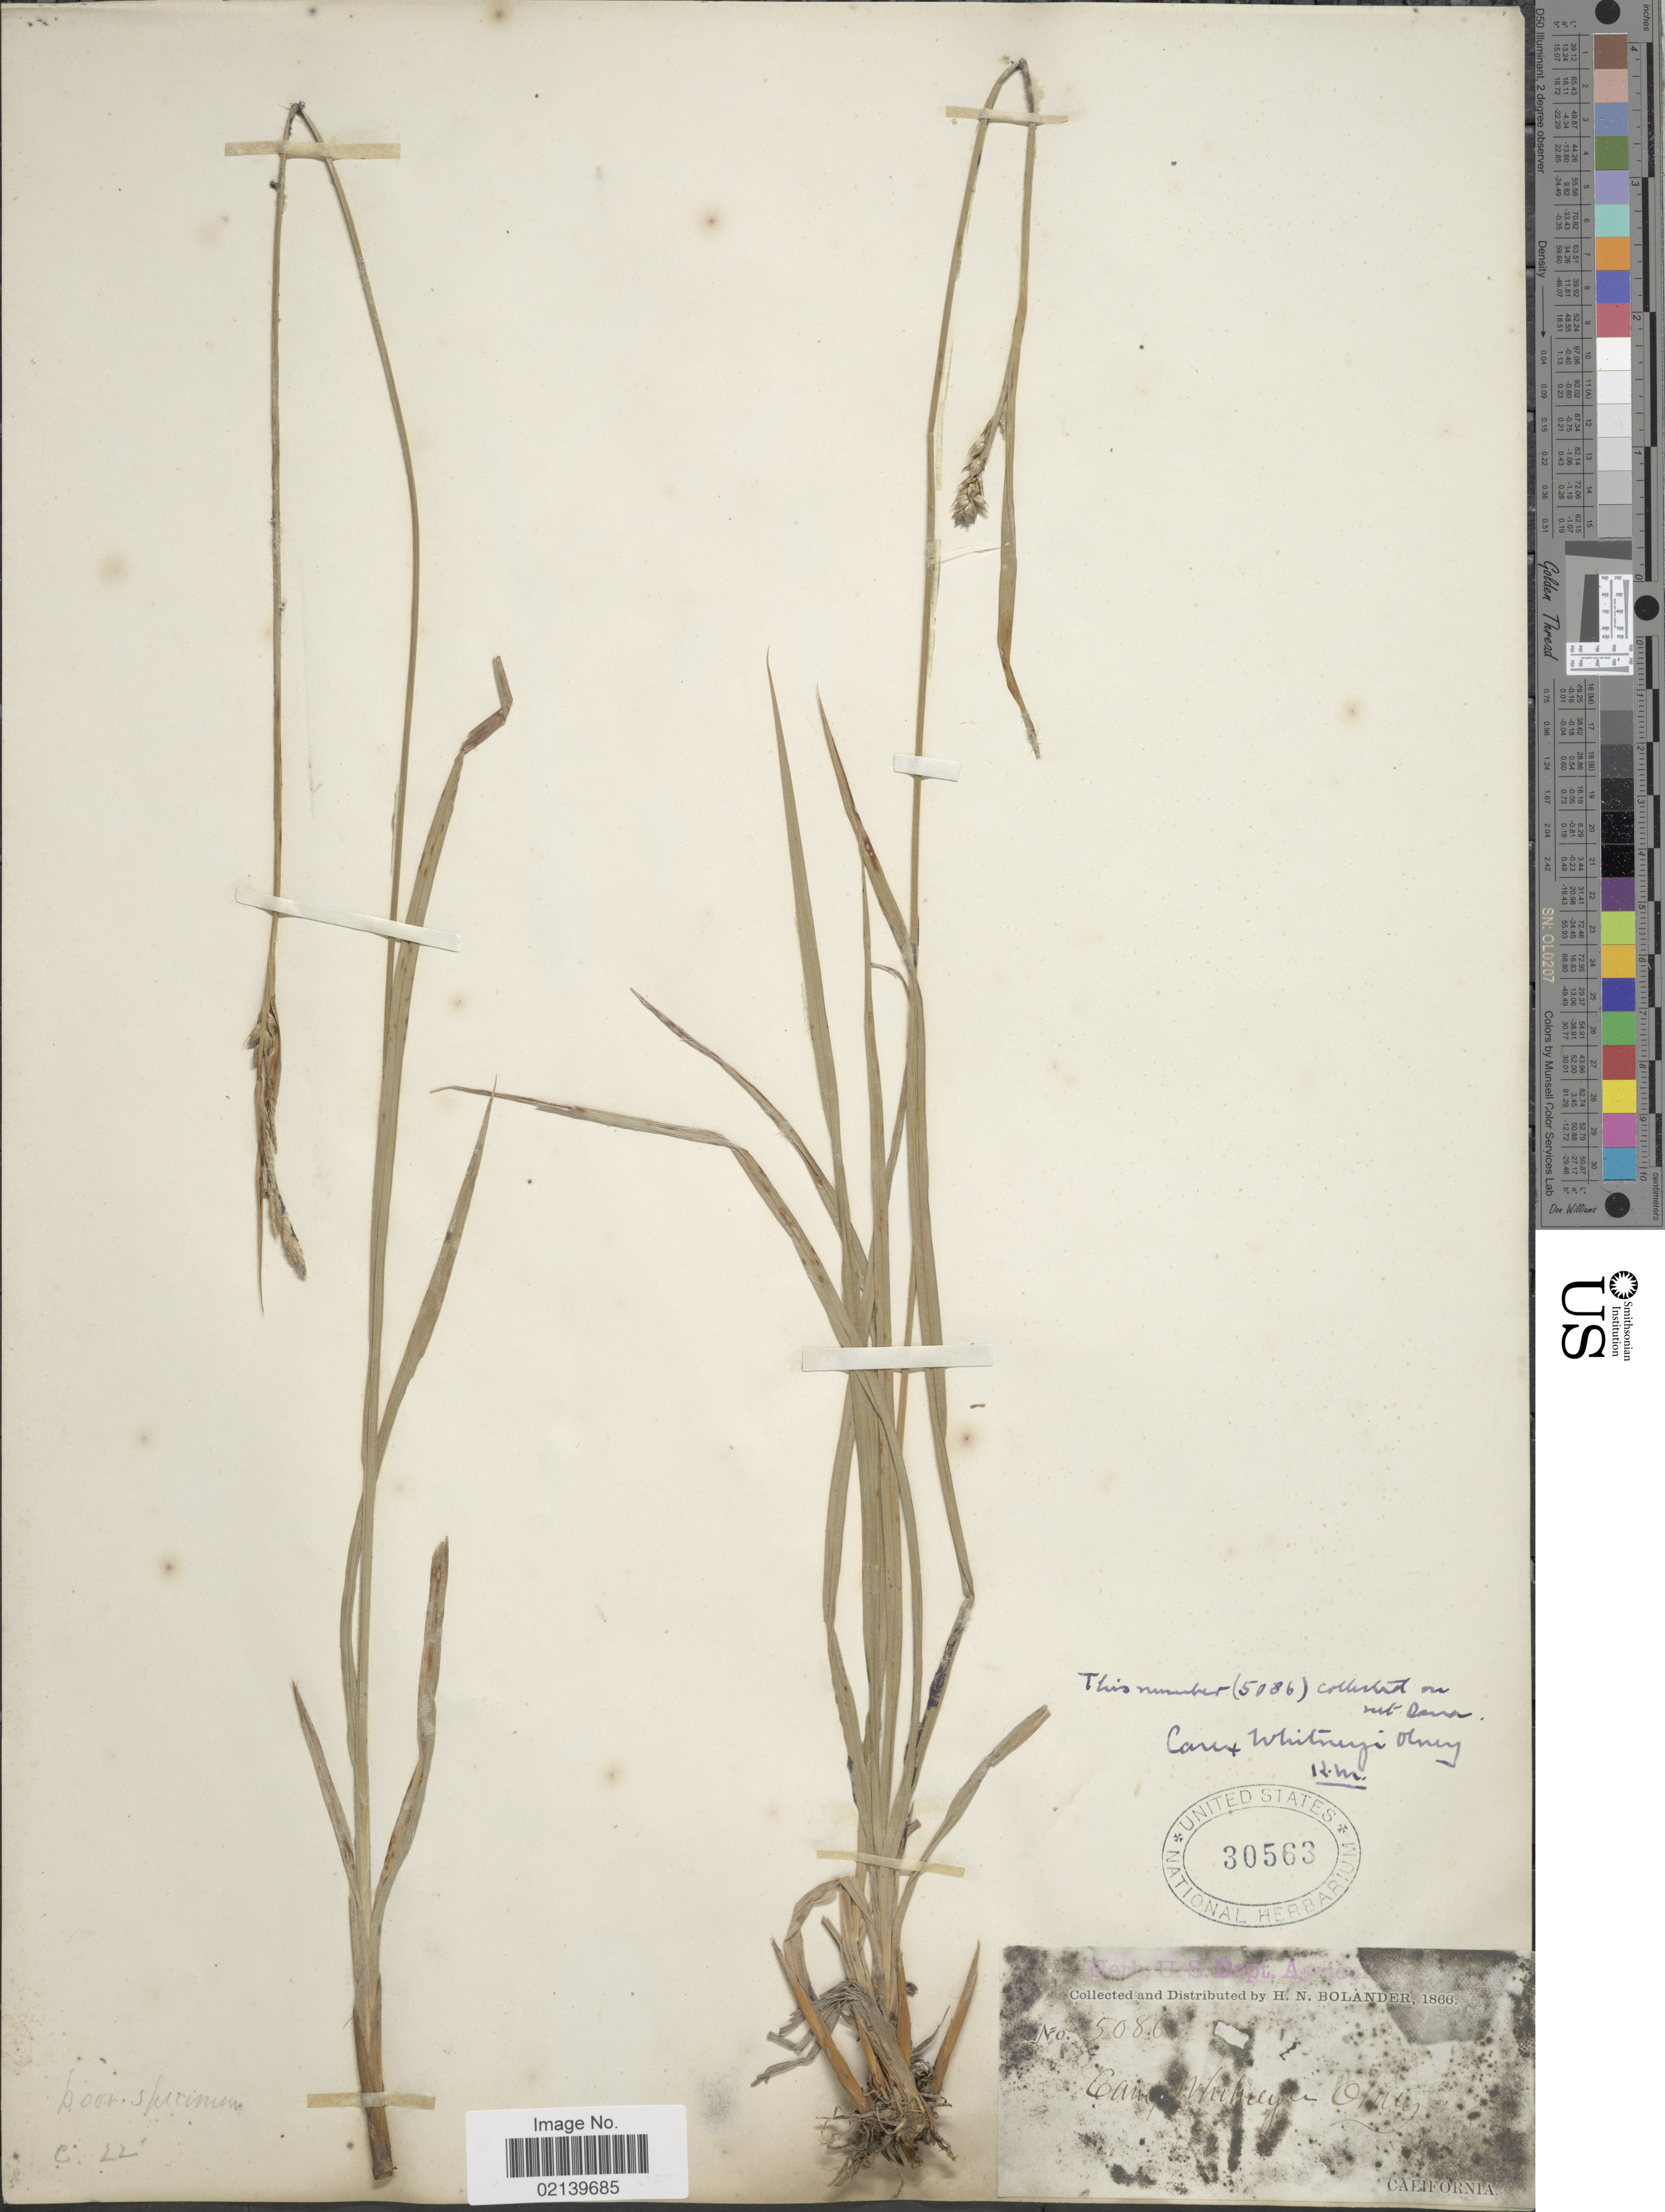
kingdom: Plantae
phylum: Tracheophyta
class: Liliopsida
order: Poales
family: Cyperaceae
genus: Carex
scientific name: Carex whitneyi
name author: Olney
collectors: H. Bolander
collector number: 5086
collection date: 1866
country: United States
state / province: California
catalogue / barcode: US 30563